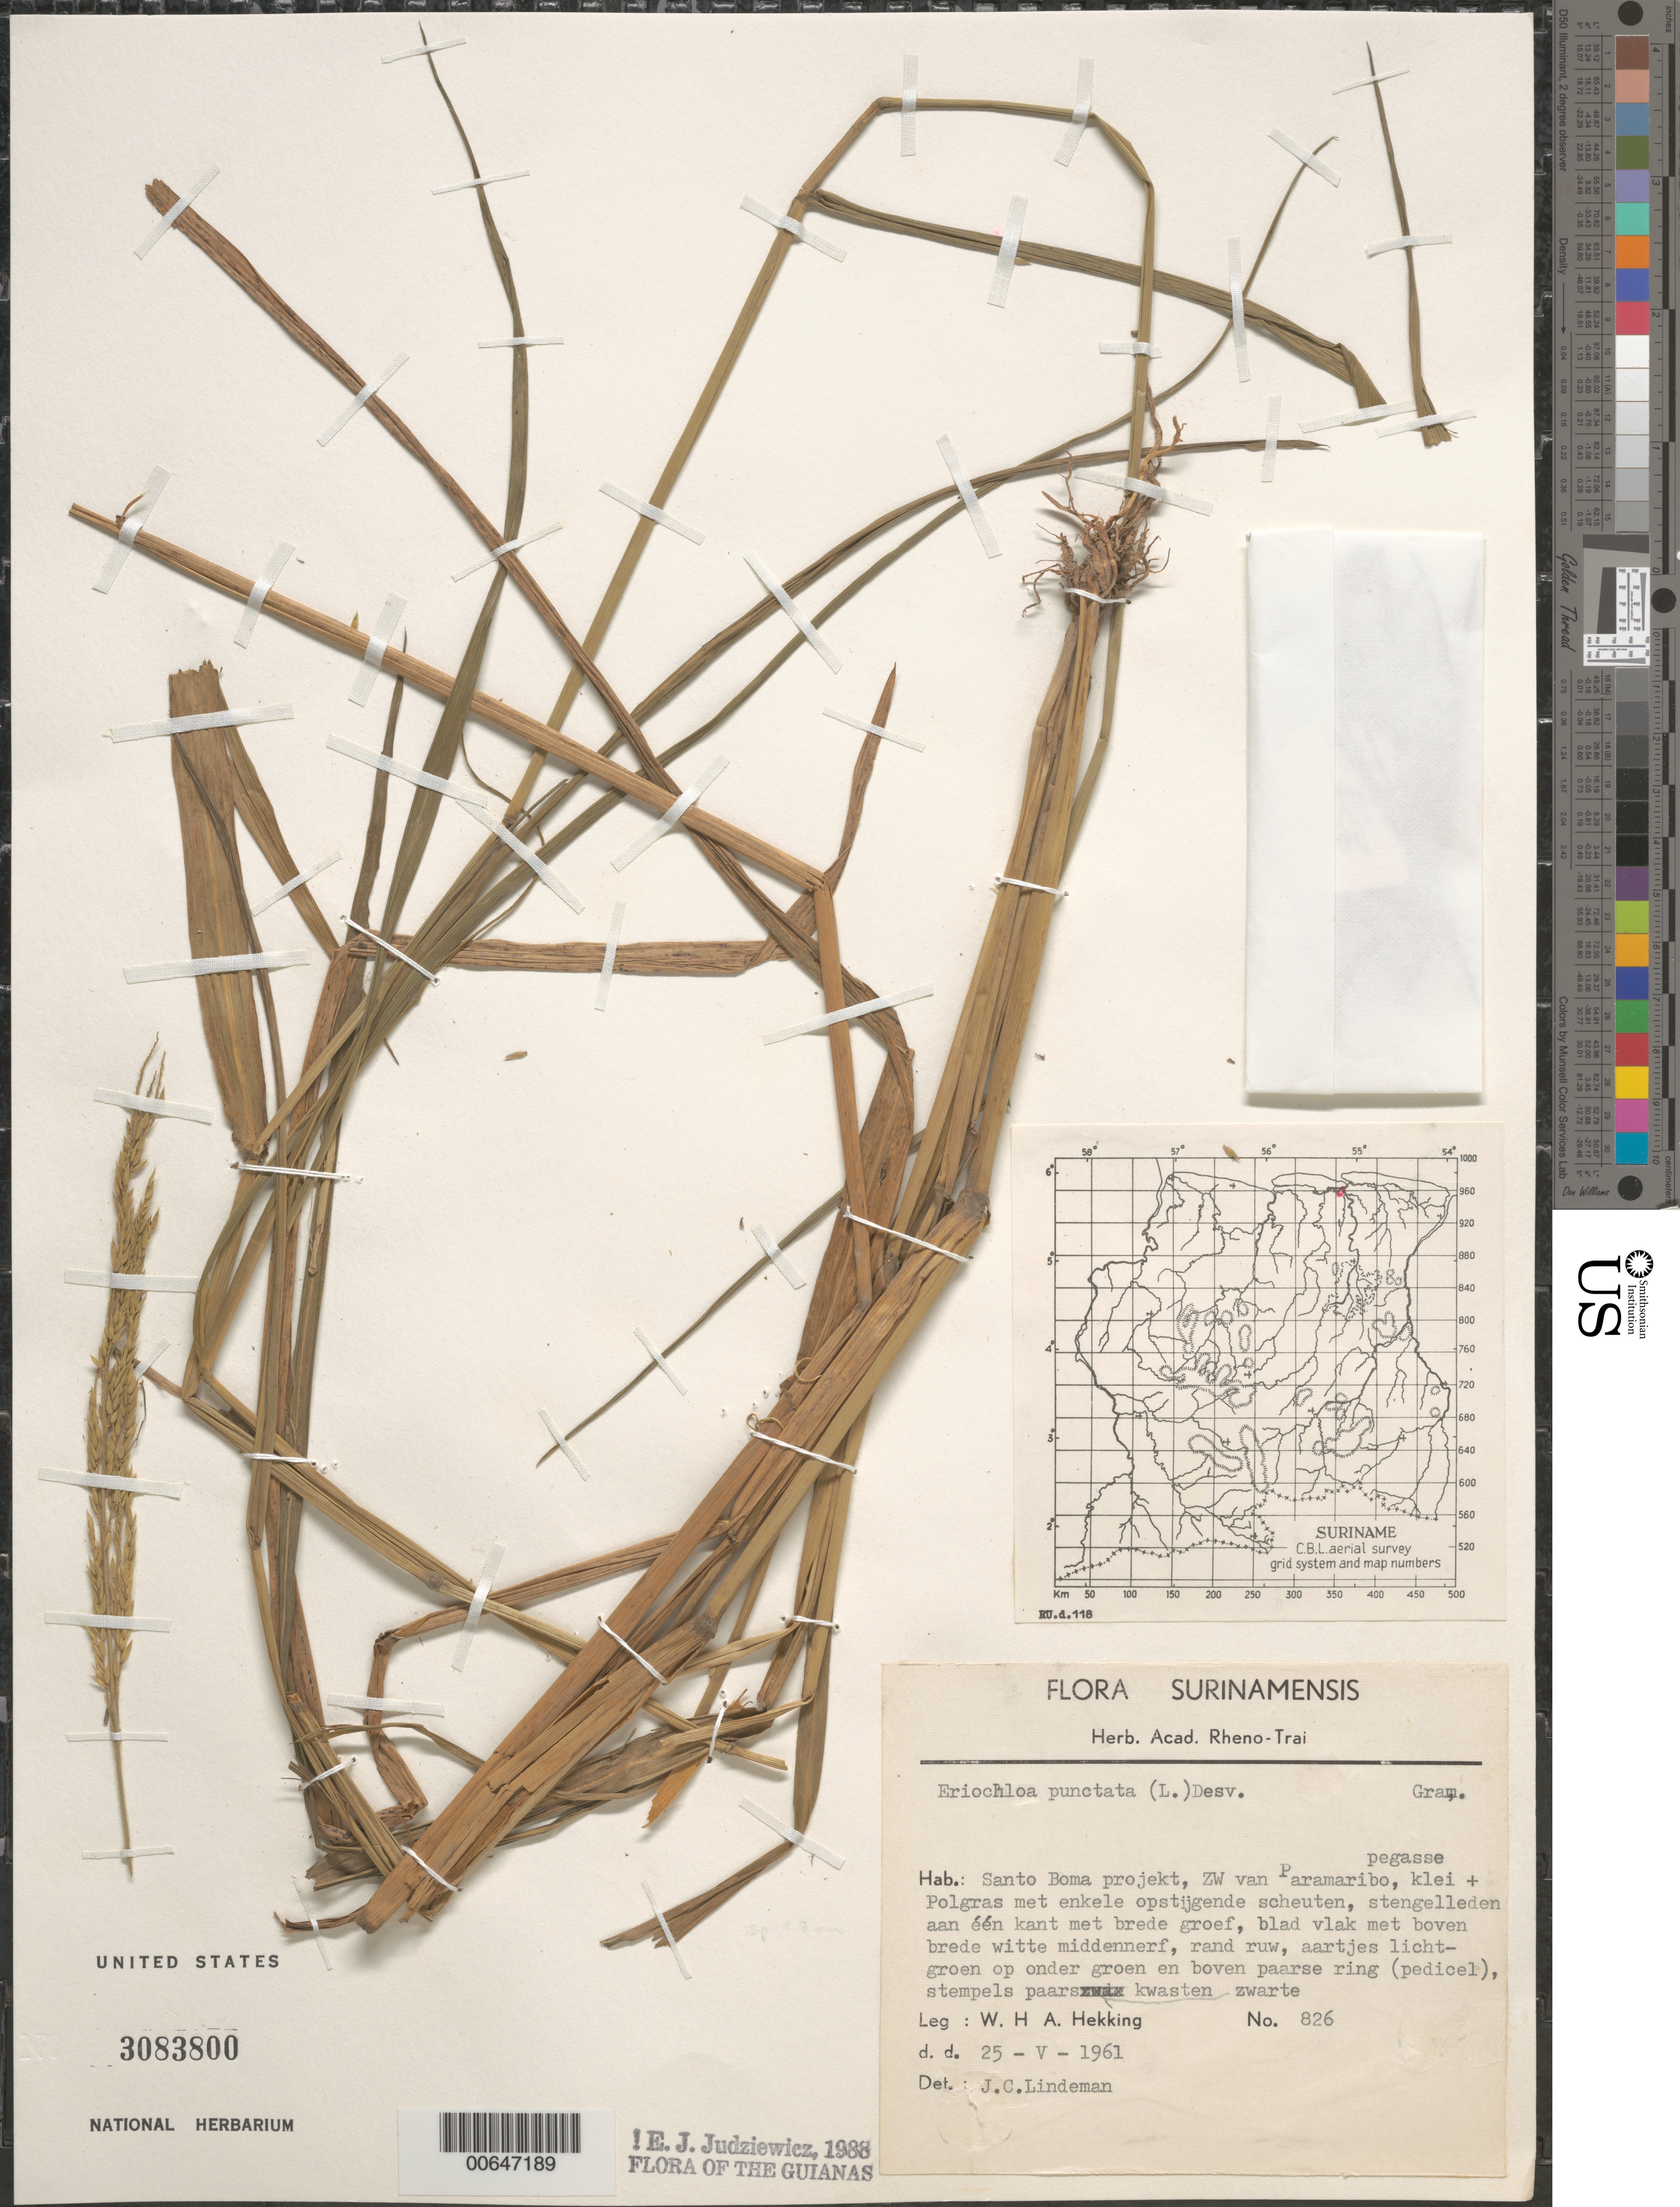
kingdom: Plantae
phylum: Tracheophyta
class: Liliopsida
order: Poales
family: Poaceae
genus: Eriochloa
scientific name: Eriochloa punctata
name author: (L.) Desv. ex Ham.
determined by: Judziewicz, E. J.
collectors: W. H. A. Hekking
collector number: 826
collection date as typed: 25-May-61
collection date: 1961-05-25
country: Suriname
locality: Santo Boma Projekt, SW van Paramaribo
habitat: Pegasse clay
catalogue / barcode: US 3083800